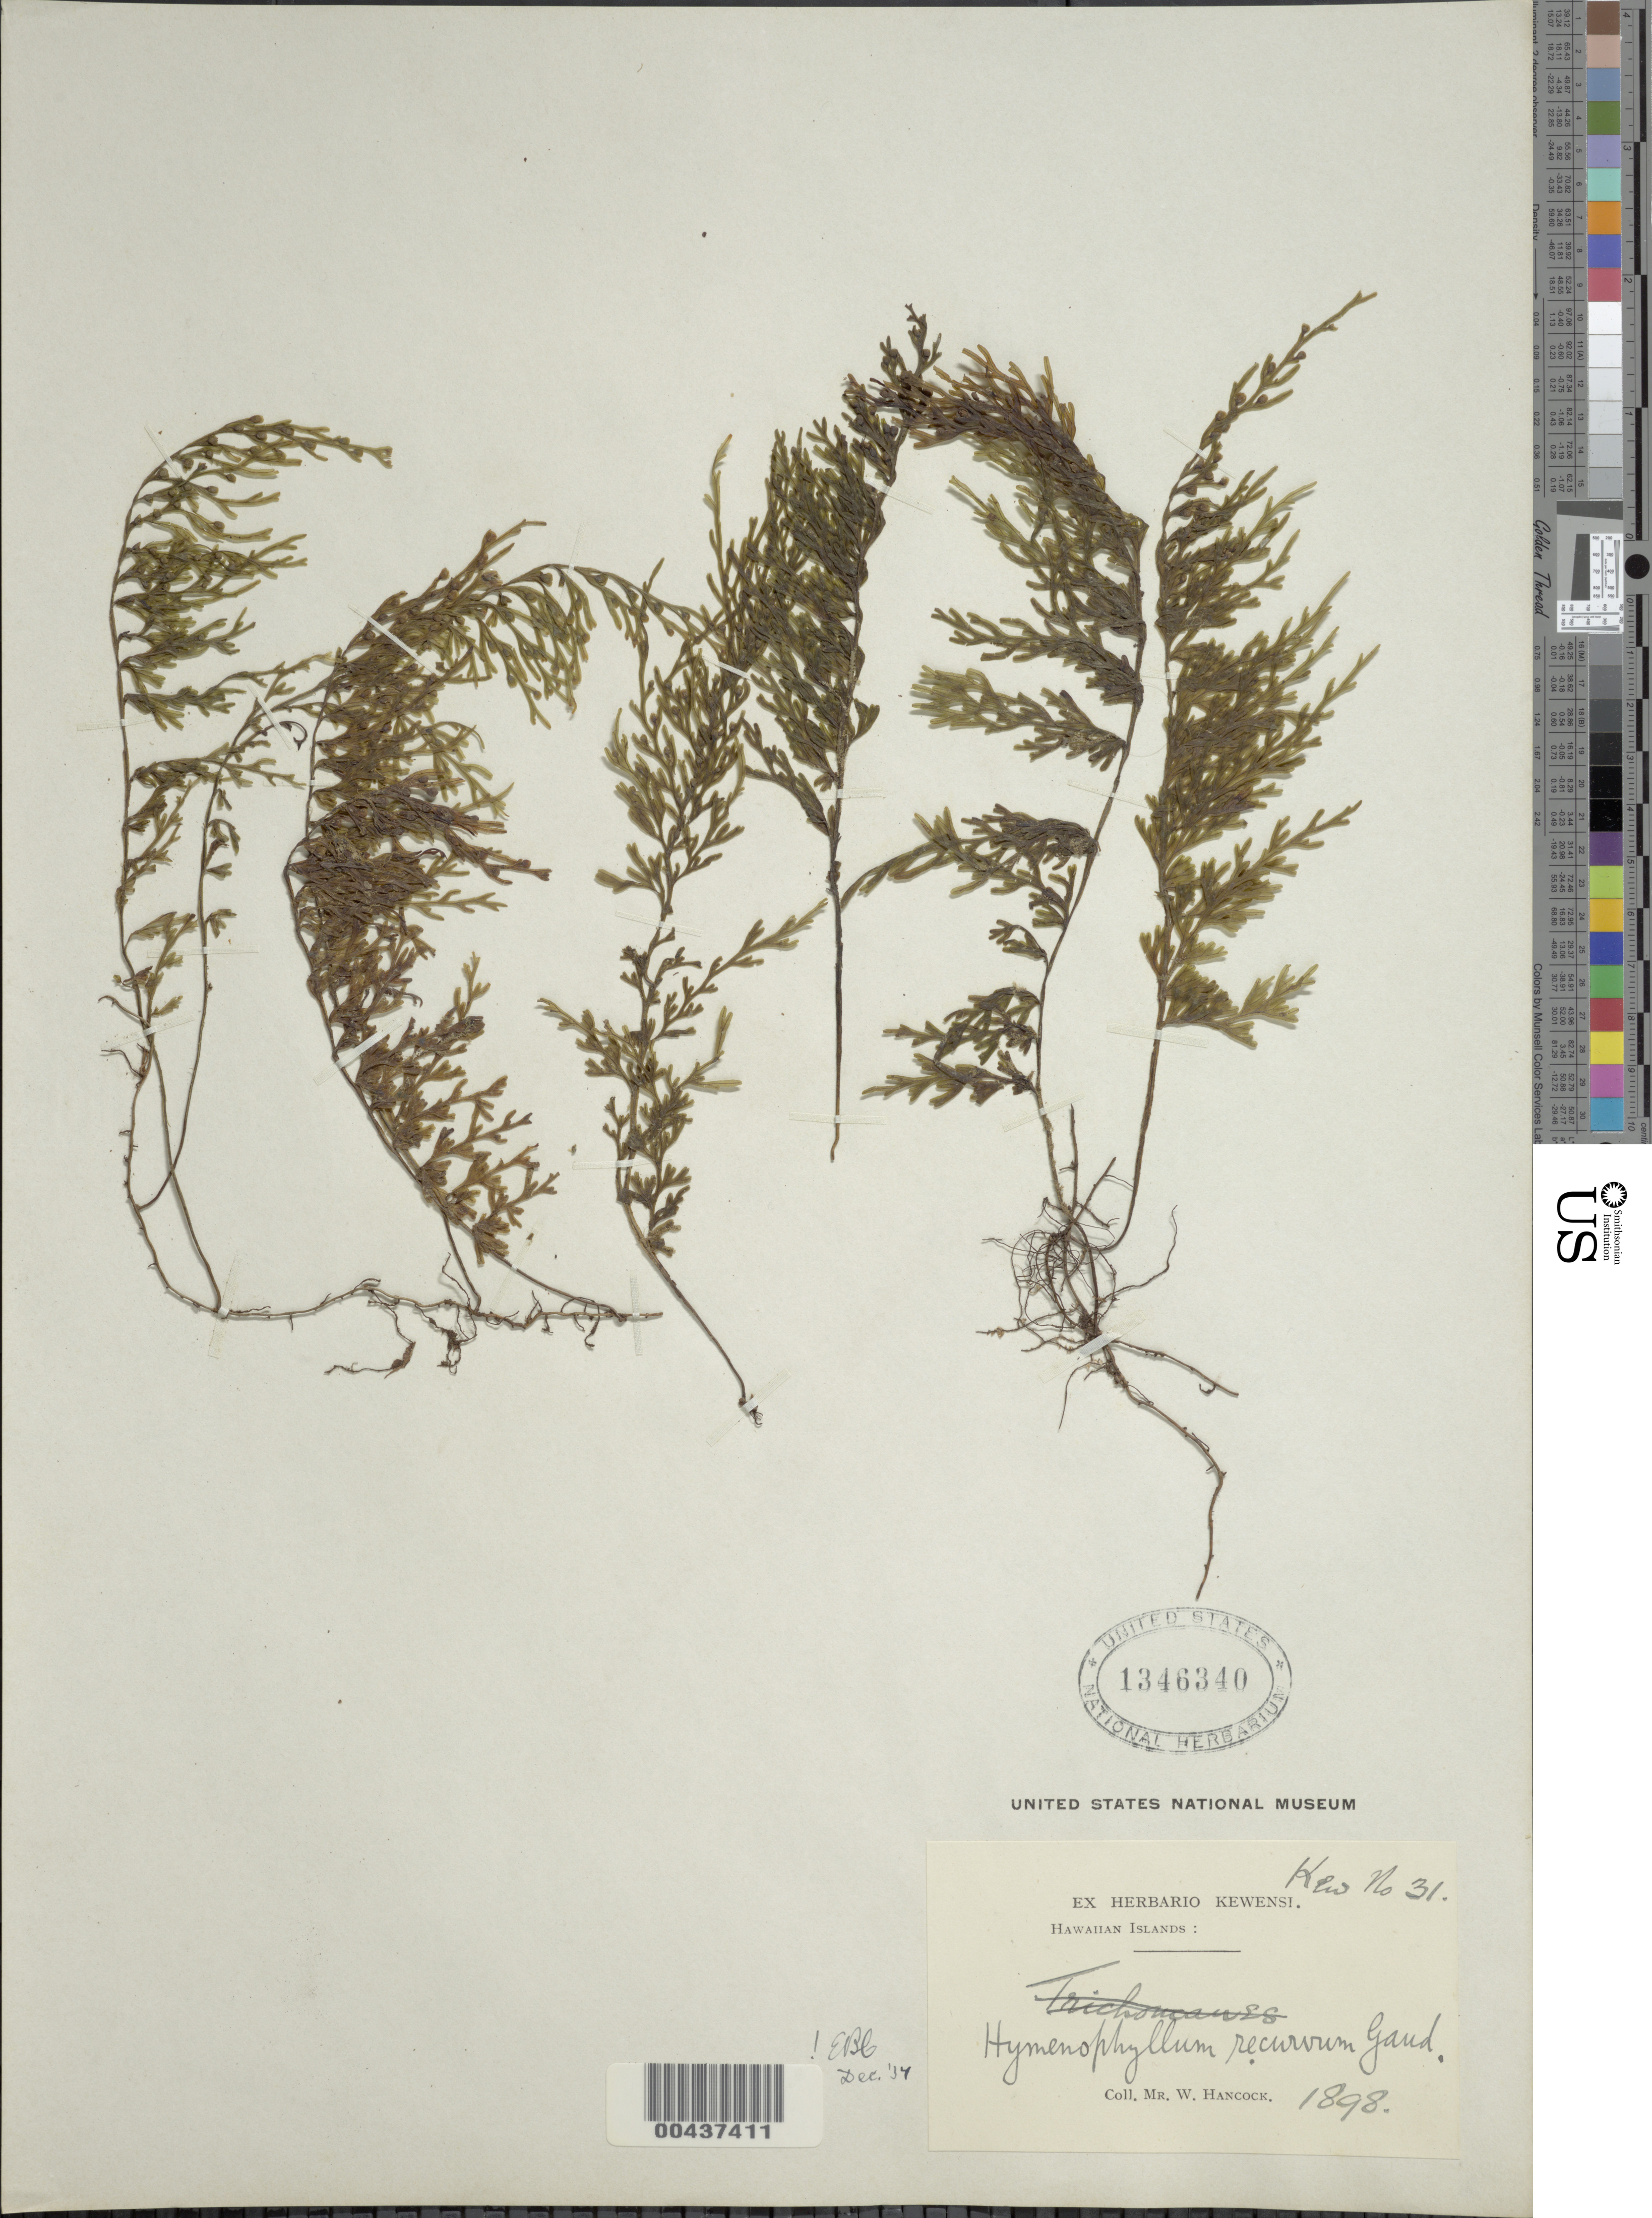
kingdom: Plantae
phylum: Tracheophyta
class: Polypodiopsida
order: Hymenophyllales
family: Hymenophyllaceae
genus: Hymenophyllum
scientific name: Hymenophyllum recurvum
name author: Gaudich.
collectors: W. Hancock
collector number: Kew No. 31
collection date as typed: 1898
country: United States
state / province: Hawaii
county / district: Kauai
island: Kaua'i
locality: Hawaiian Islands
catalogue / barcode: US 1346340